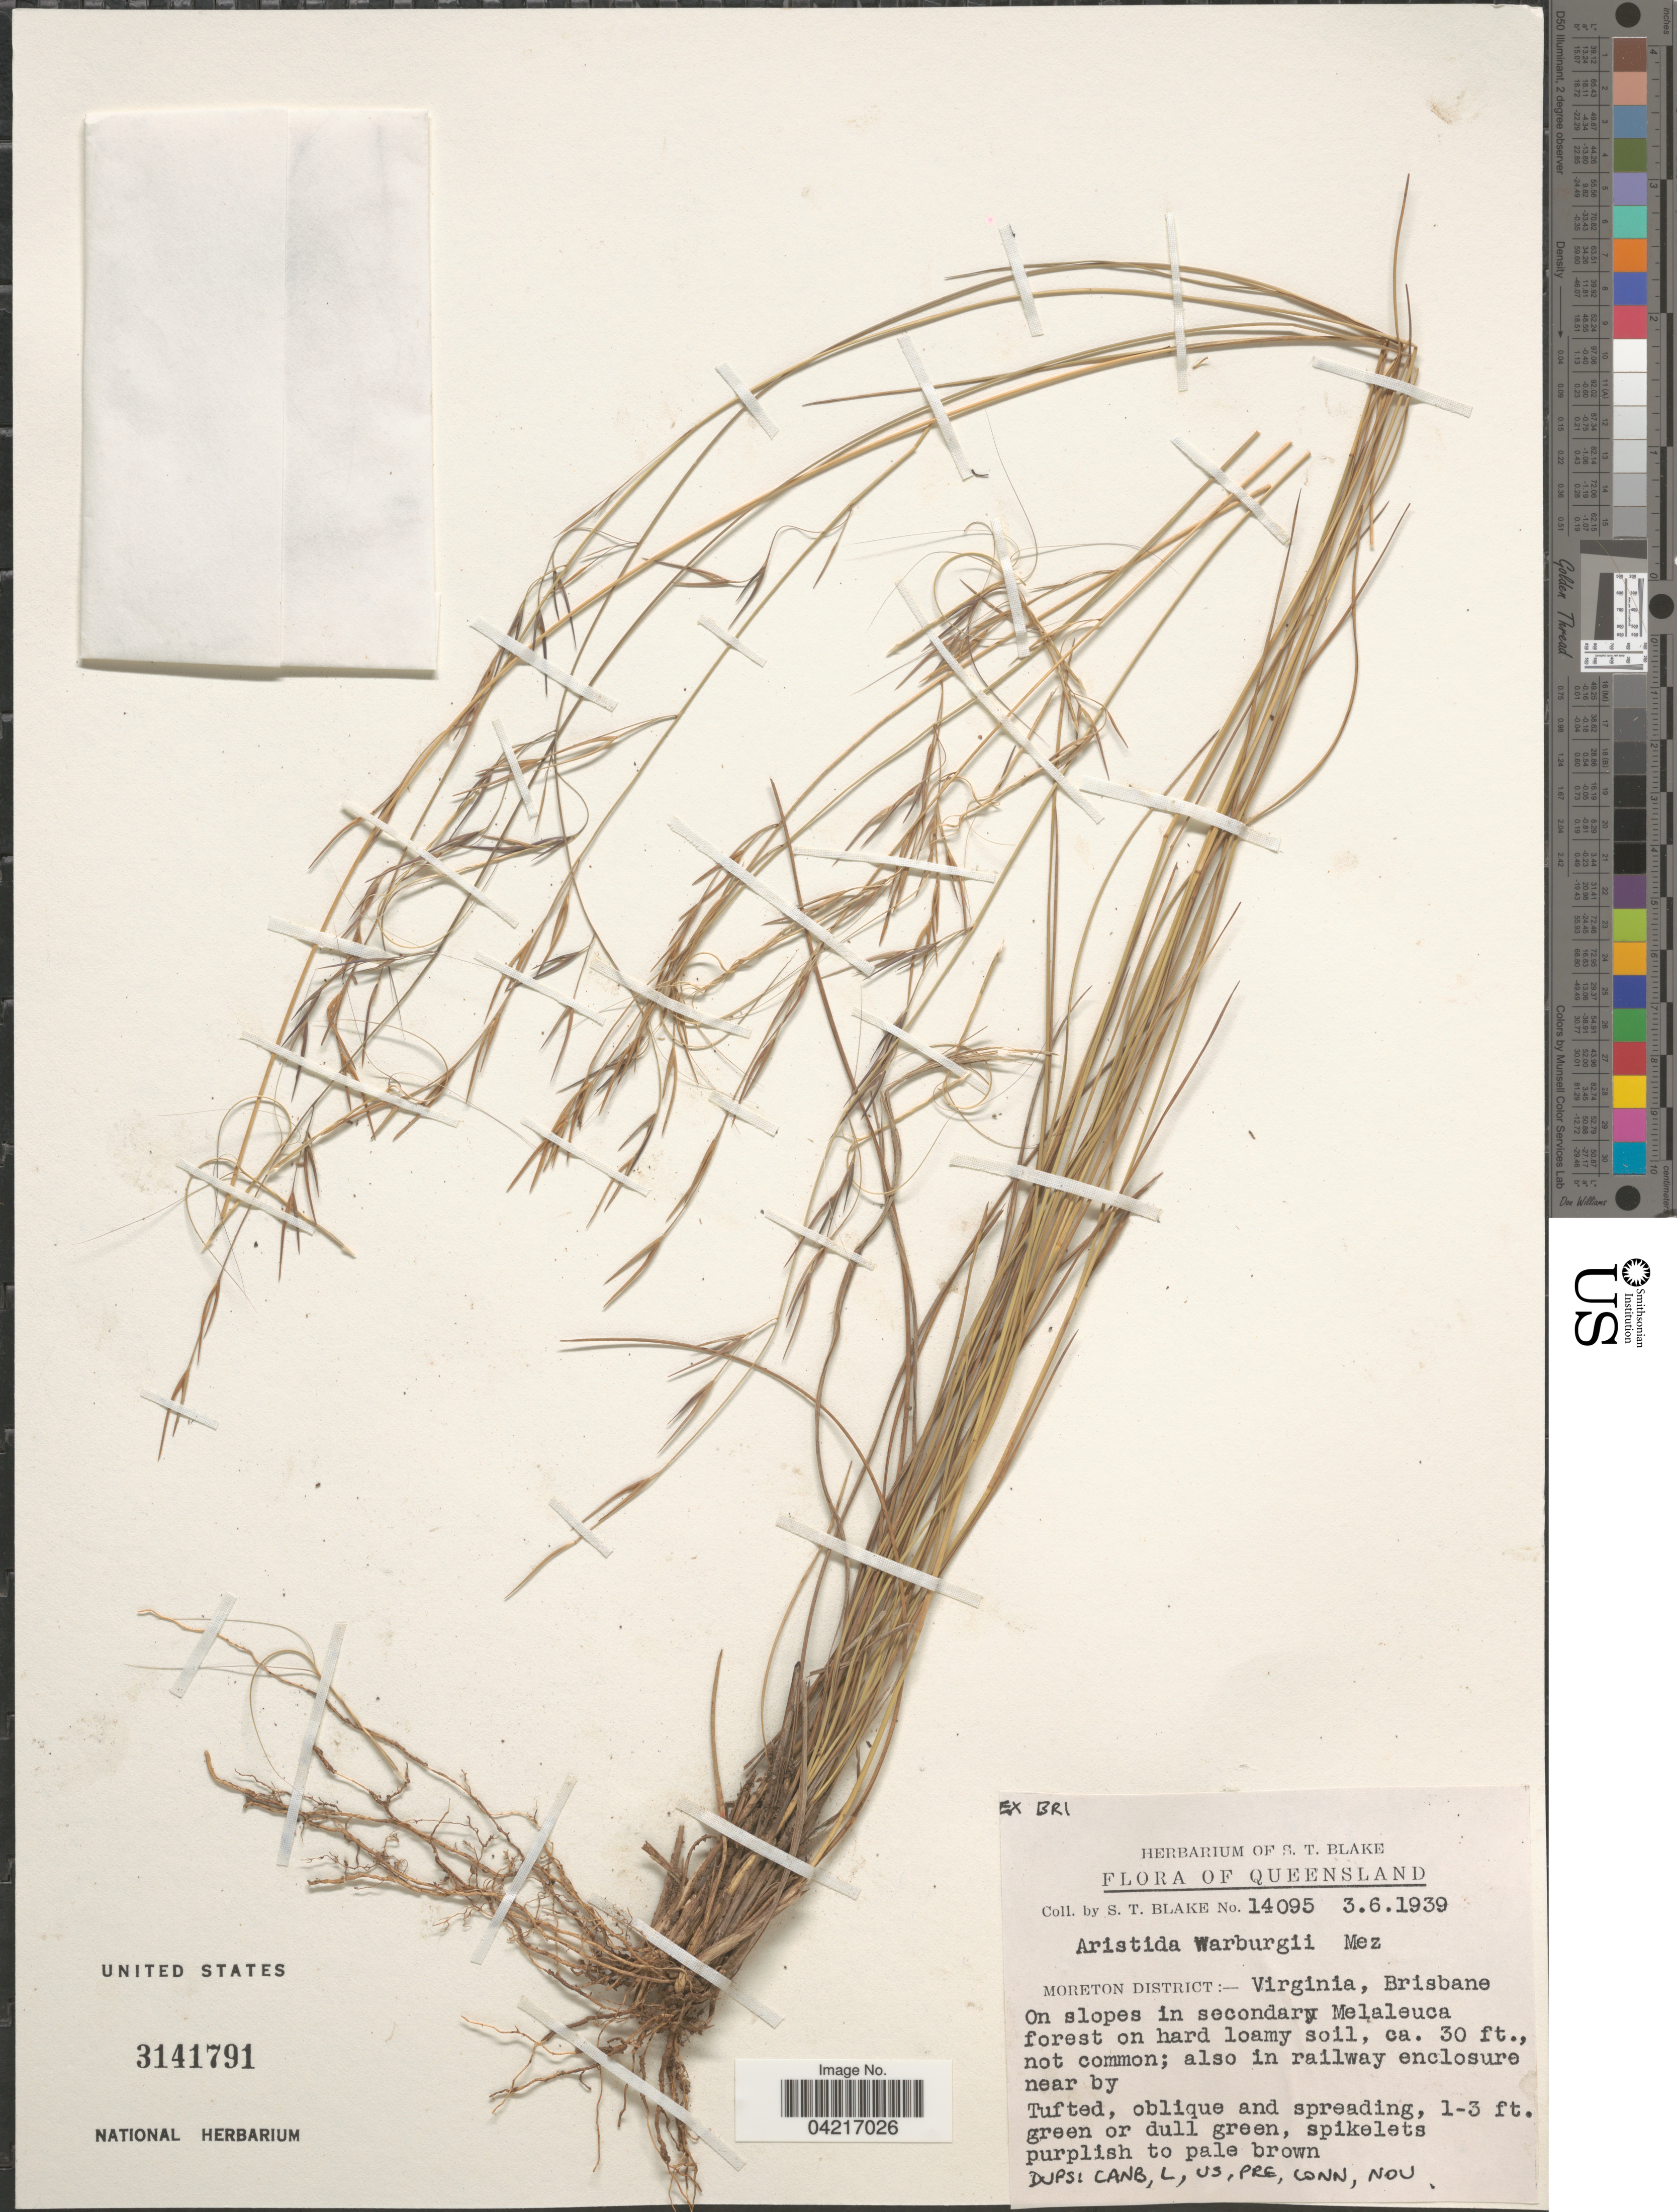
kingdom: Plantae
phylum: Tracheophyta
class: Liliopsida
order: Poales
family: Poaceae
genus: Aristida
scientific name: Aristida warburgii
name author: Mez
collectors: S. T. Blake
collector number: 14095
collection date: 1939-06-03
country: Australia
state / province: Queensland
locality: Moreton District:- Virginia, Brisbane. On slopes in secondary Melaleuca forest on hard loamy soil.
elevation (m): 9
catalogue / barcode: US 3141791